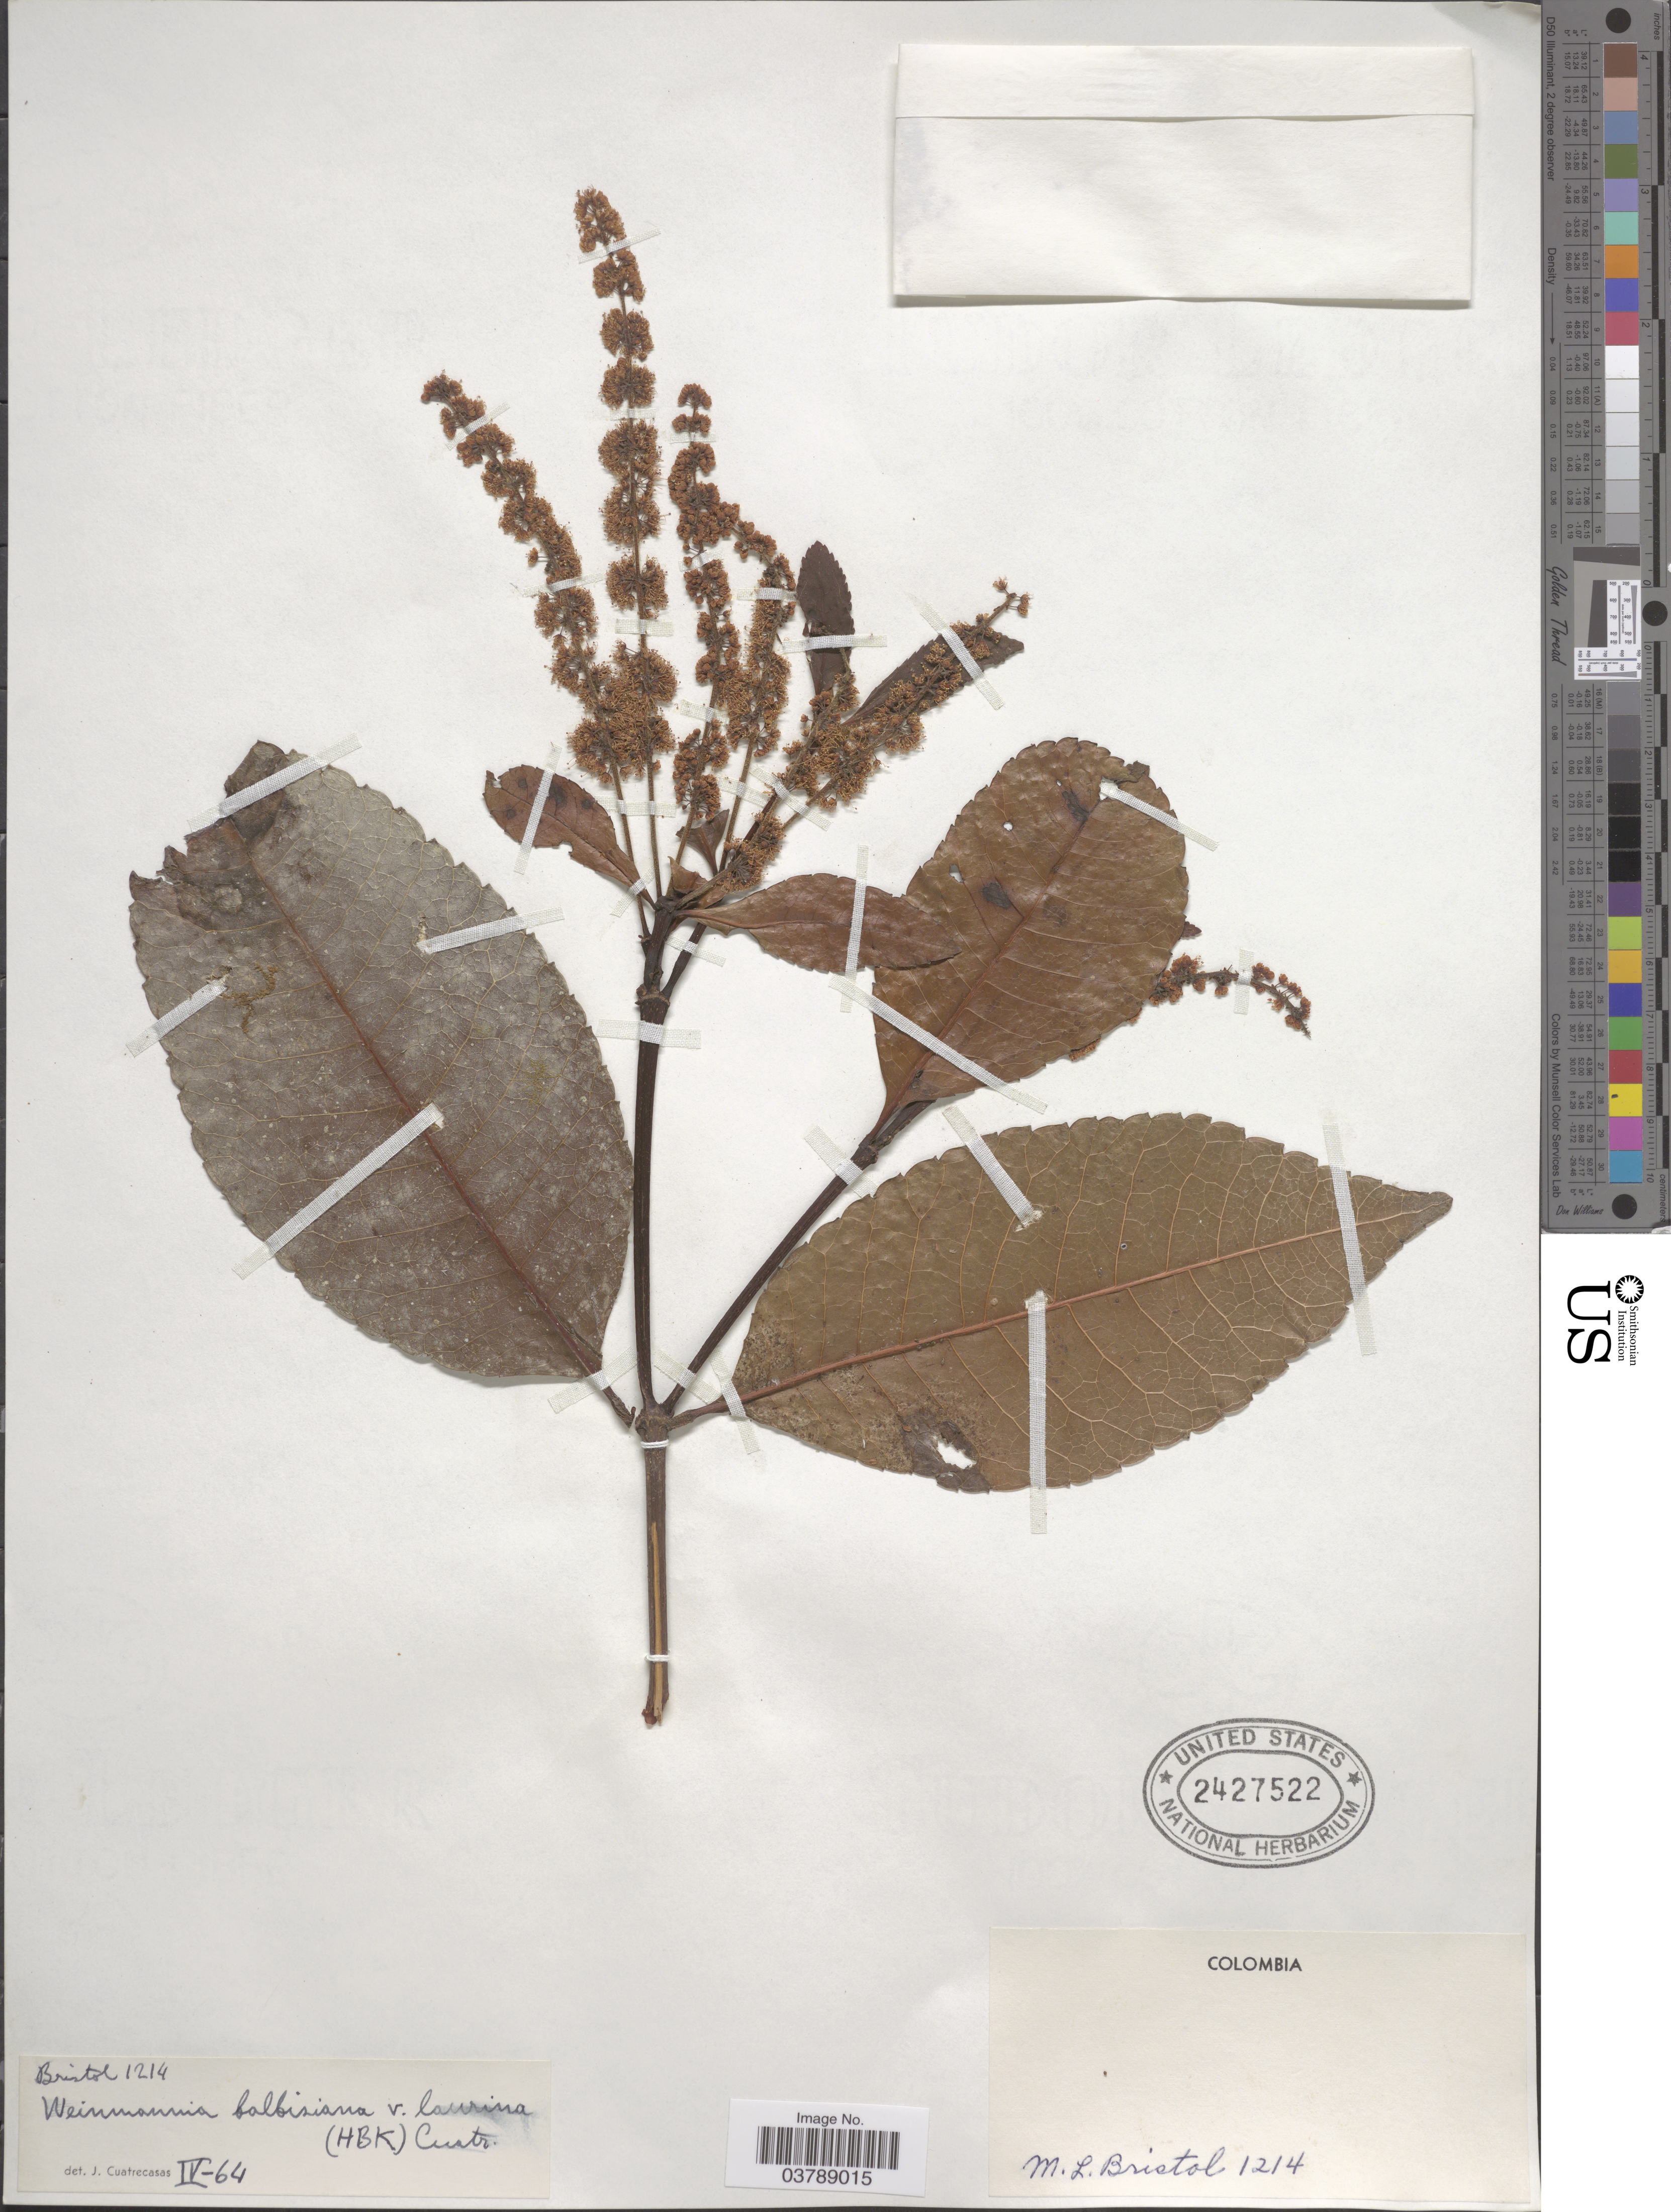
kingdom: Plantae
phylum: Tracheophyta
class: Magnoliopsida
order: Oxalidales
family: Cunoniaceae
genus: Weinmannia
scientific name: Weinmannia balbisiana var. laurina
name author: (Kunth) Cuatrec.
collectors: M. L. Bristol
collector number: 1214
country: Colombia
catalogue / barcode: US 2427522